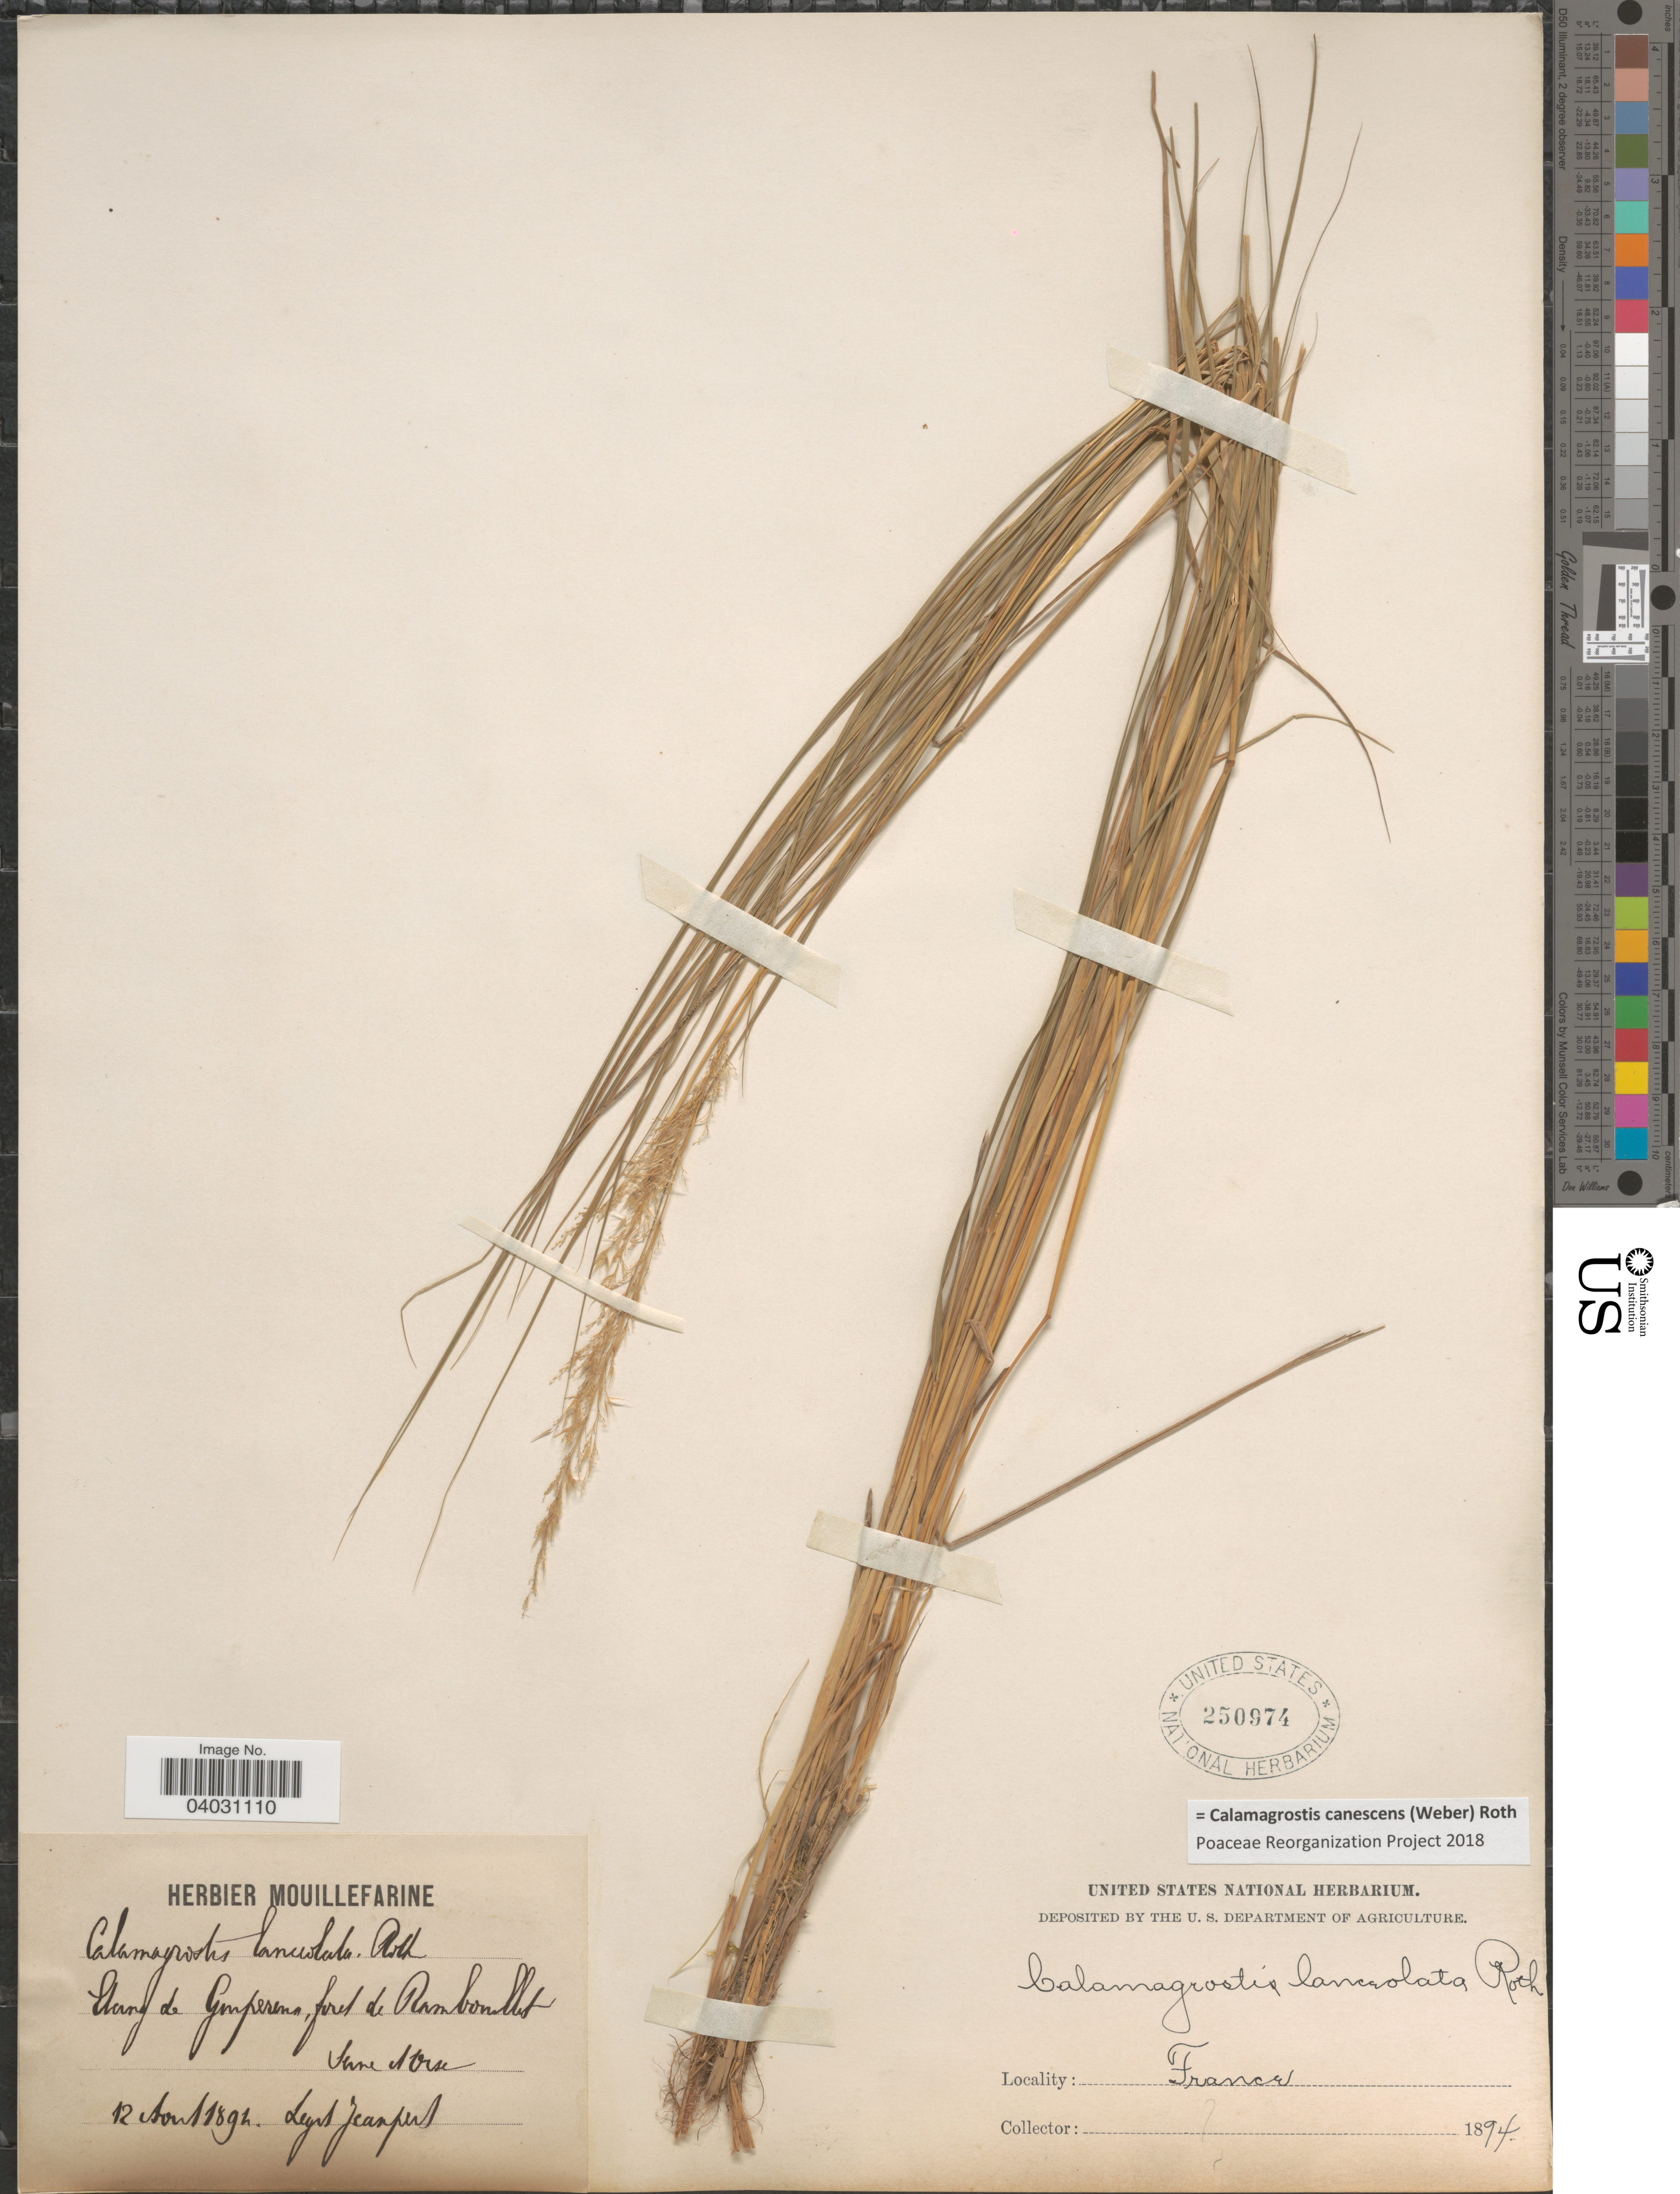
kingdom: Plantae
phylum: Tracheophyta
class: Liliopsida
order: Poales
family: Poaceae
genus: Calamagrostis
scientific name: Calamagrostis canescens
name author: (G.H. Weber) Roth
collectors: Jeanpert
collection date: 1894-08-12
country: France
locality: Etang de Gonperma [interpreted], foret de Rambouillet. Seine et Oise.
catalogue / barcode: US 250974